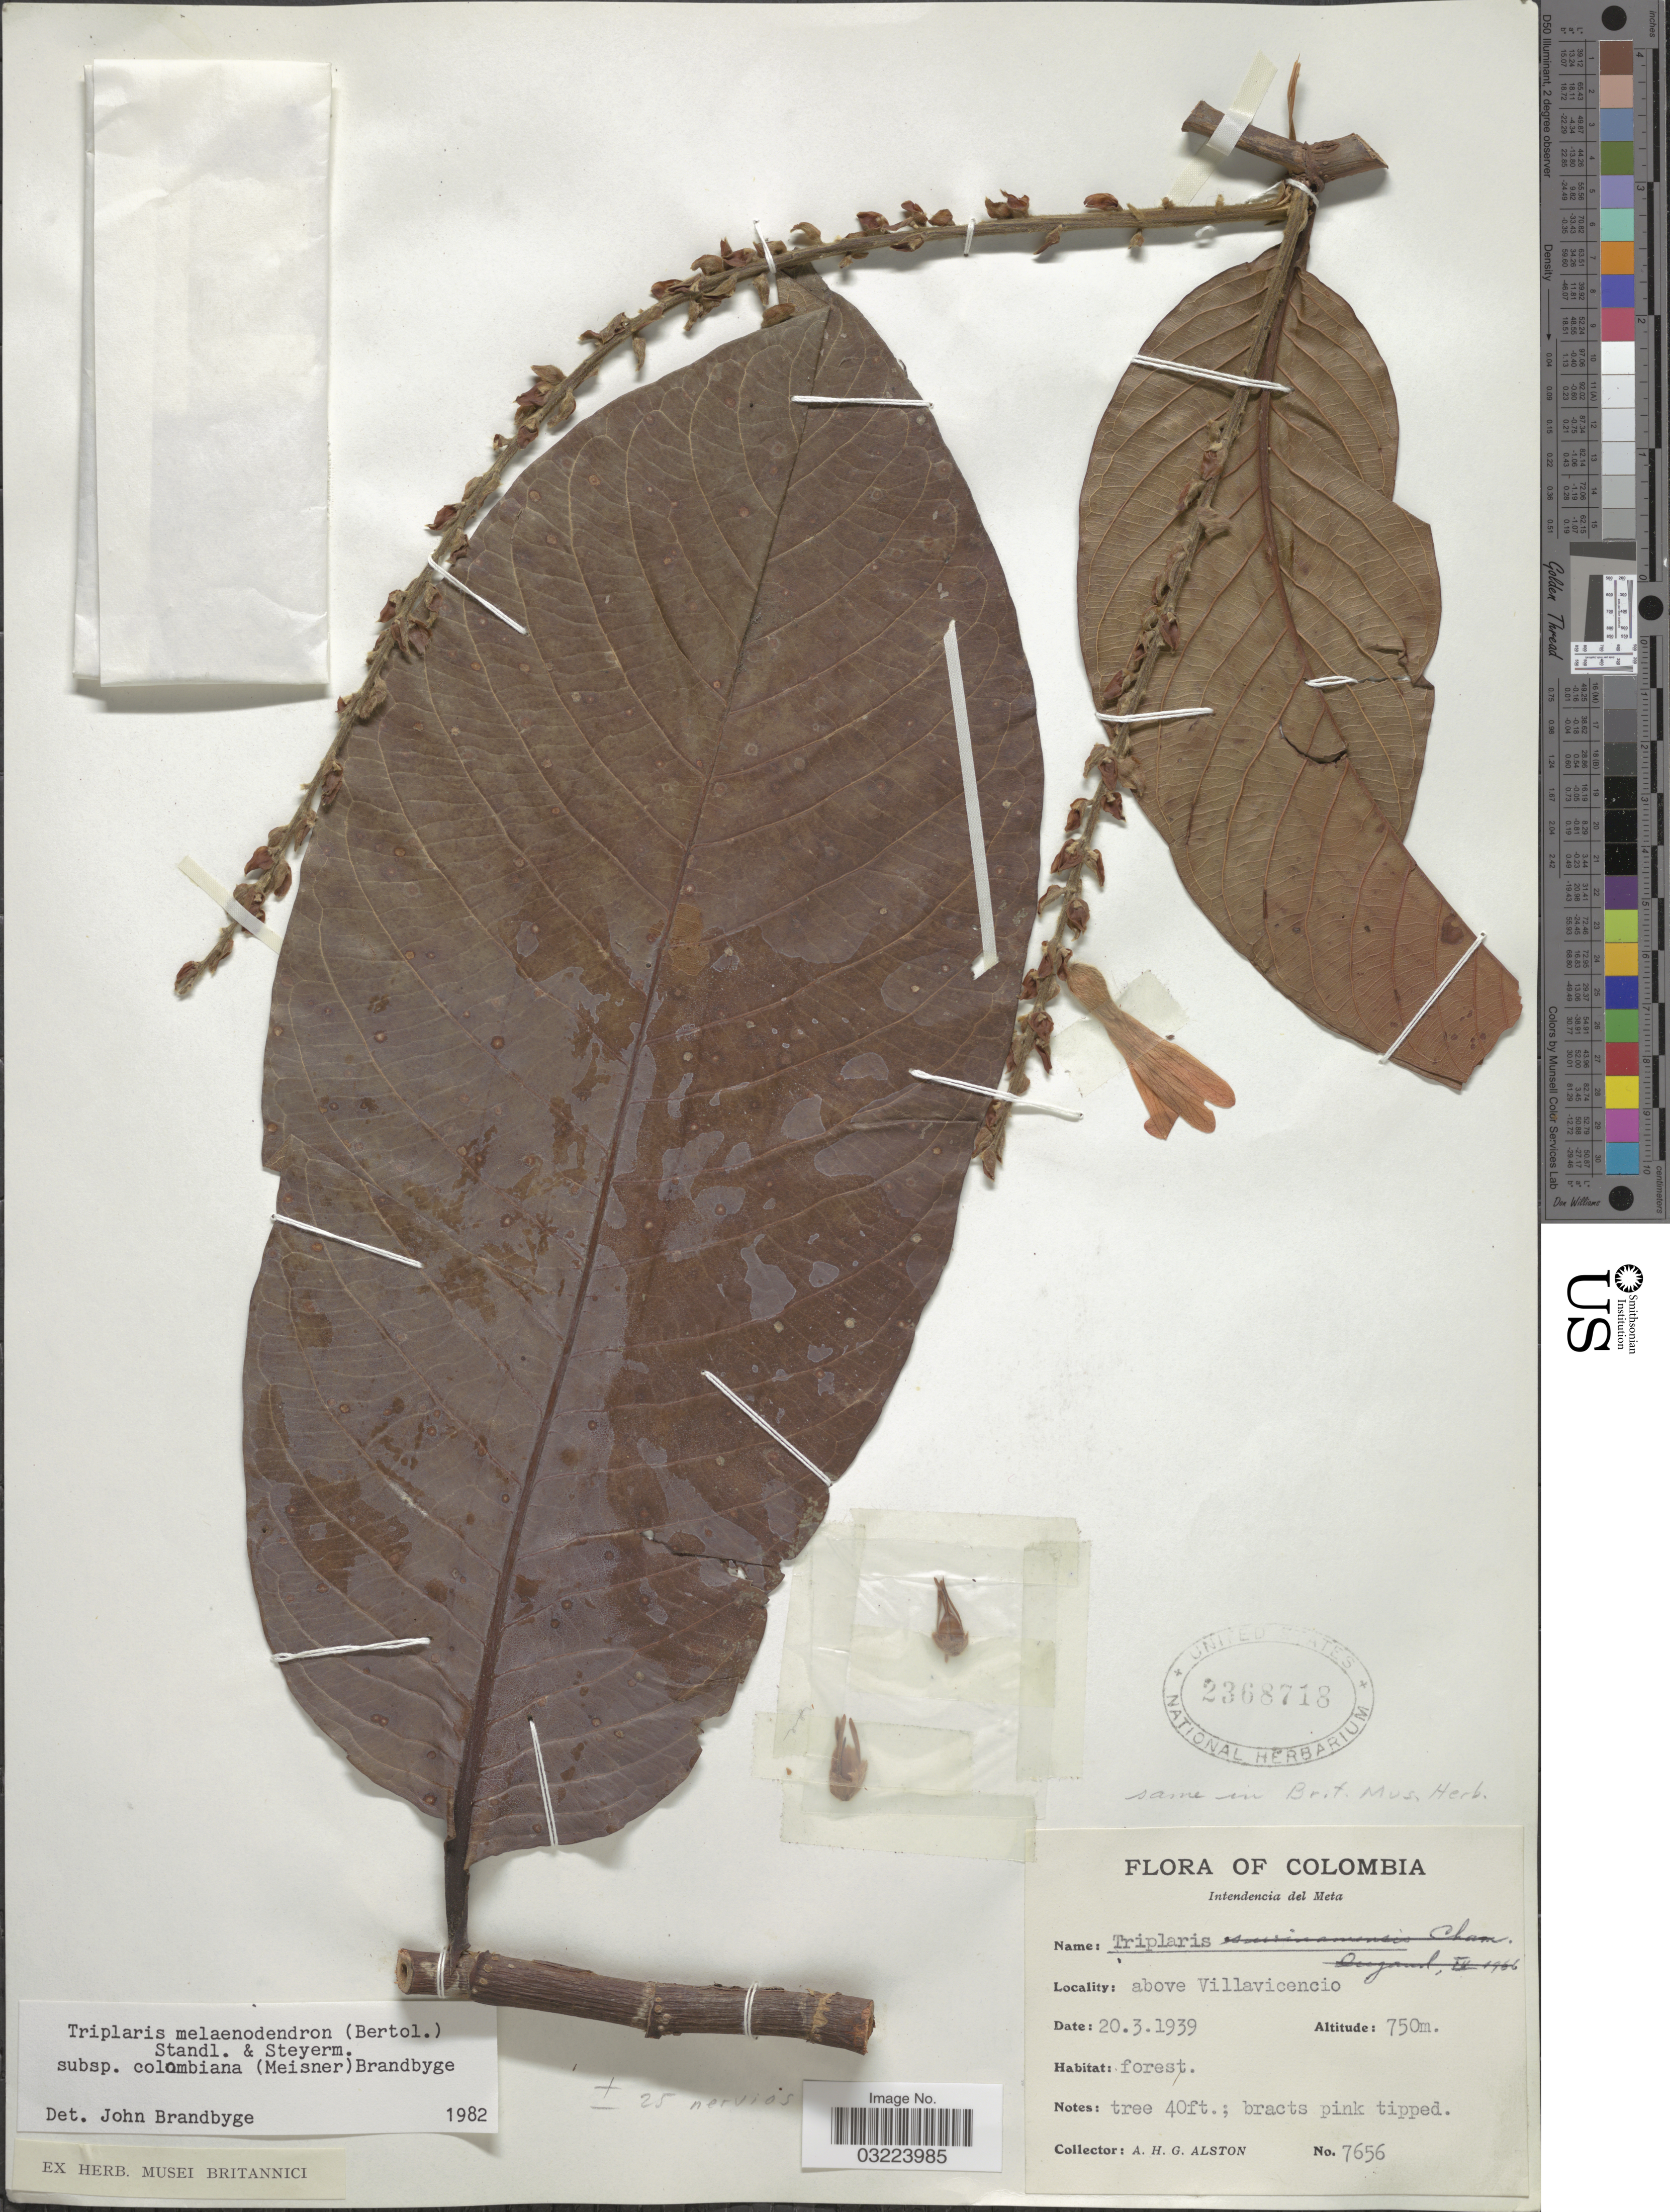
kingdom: Plantae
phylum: Tracheophyta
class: Magnoliopsida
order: Caryophyllales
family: Polygonaceae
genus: Triplaris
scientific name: Triplaris melaenodendron subsp. colombiana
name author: (Meisn.) Brandbyge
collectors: A. H. Alston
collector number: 7656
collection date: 1939-03-20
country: Colombia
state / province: Meta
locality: Intendencia del Meta. above Villavicencio.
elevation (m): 750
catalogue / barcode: US 2368718